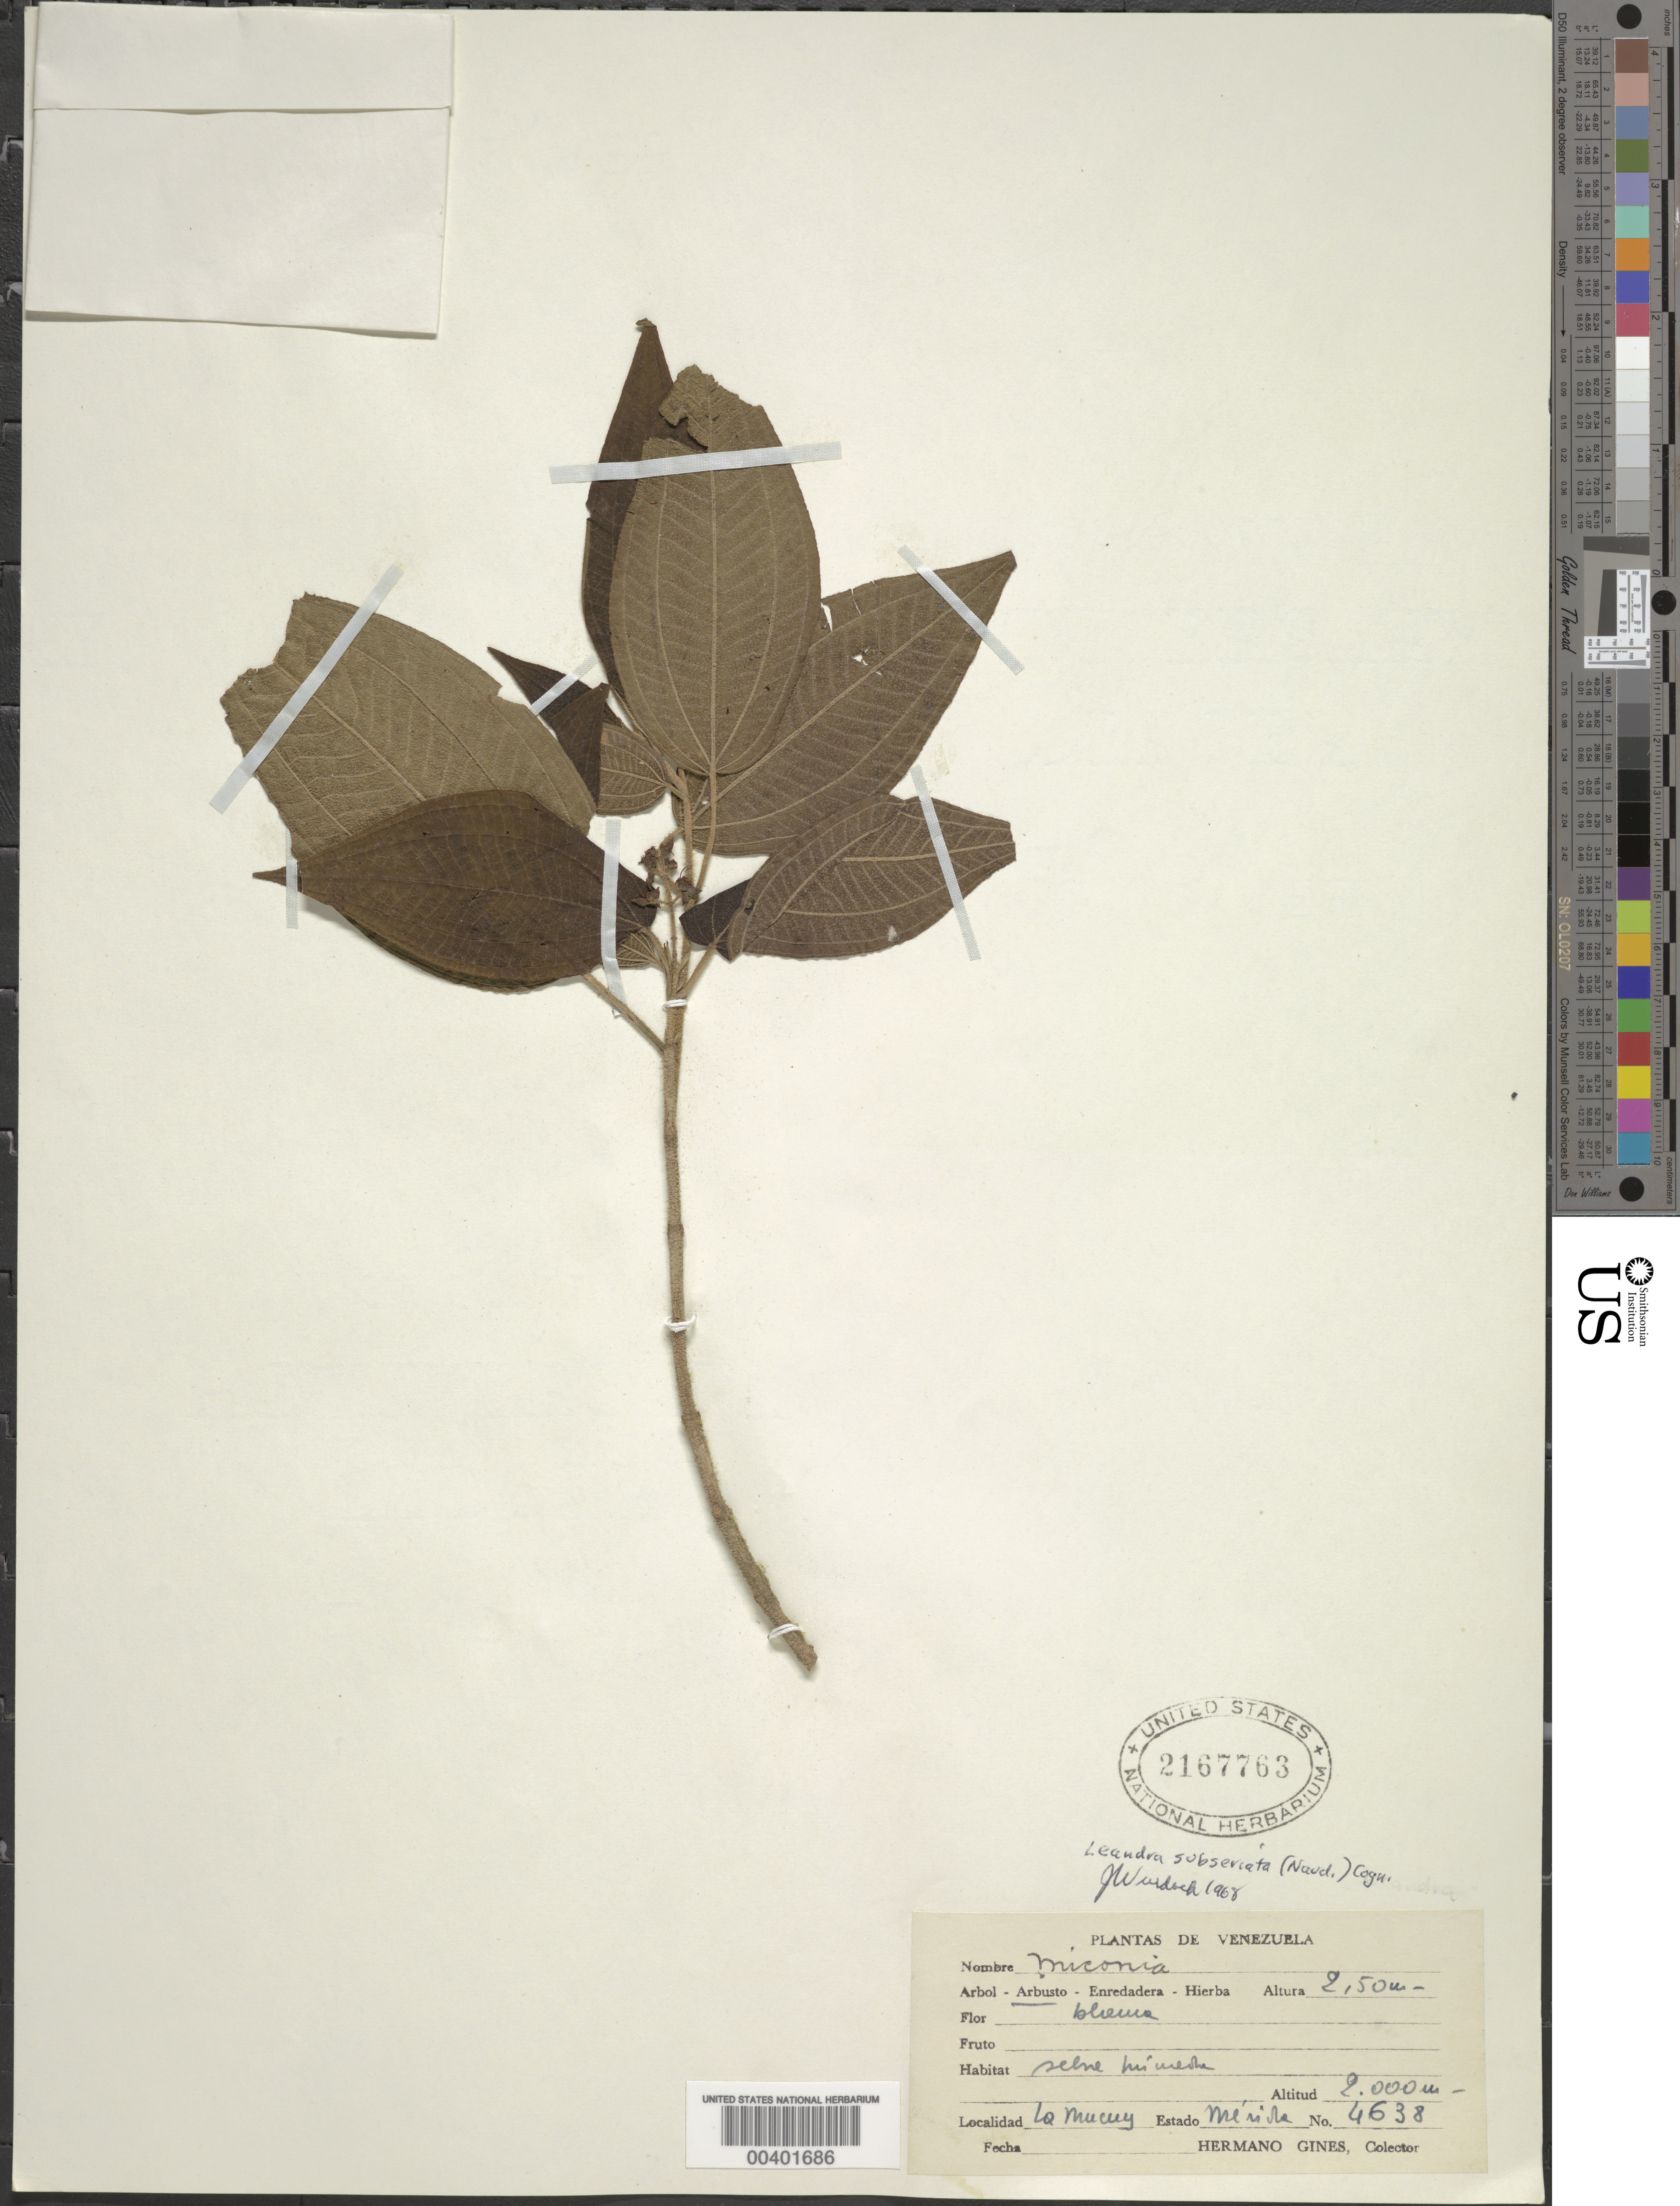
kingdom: Plantae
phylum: Tracheophyta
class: Magnoliopsida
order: Myrtales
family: Melastomataceae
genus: Leandra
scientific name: Leandra subseriata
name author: (Naudin) Cogn.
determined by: Wurdack, John J., (US), US (UNITED STATES)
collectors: Bro. Gines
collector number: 4638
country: Venezuela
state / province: Mérida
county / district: Libertador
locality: La Mucuy Mucuy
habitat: Selva húmeda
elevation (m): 2000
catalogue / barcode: US 2167763